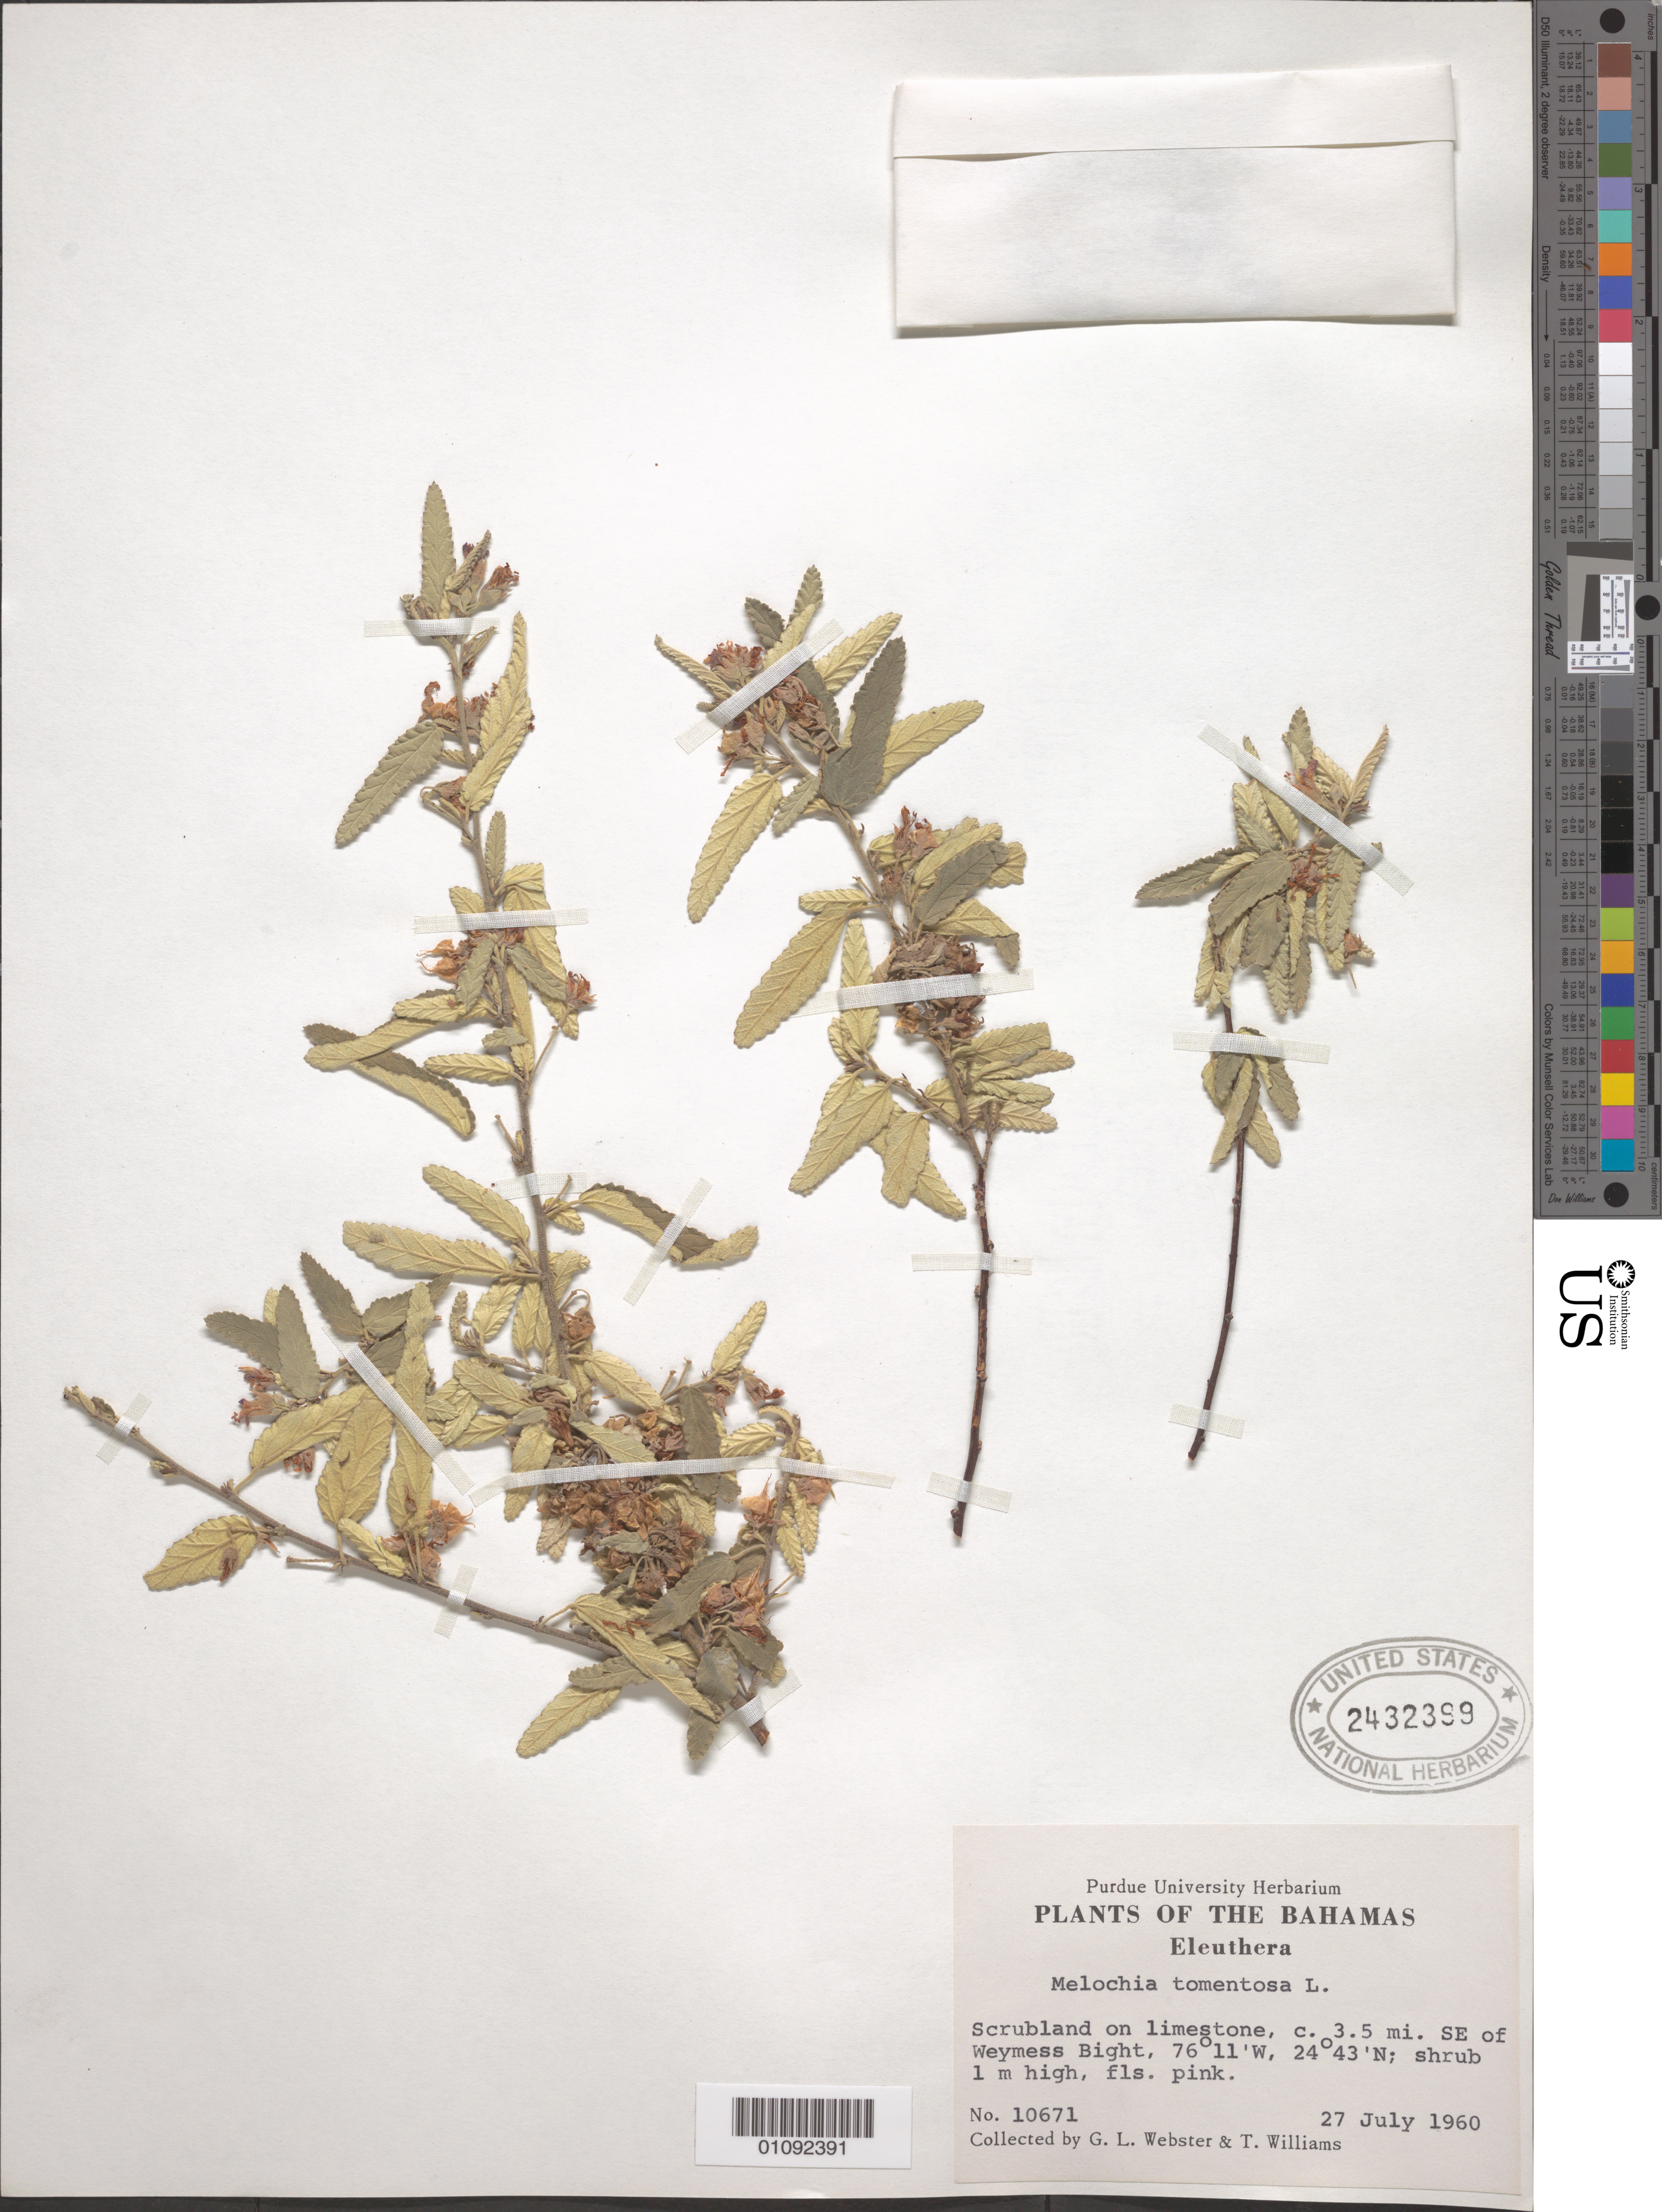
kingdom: Plantae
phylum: Tracheophyta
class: Magnoliopsida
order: Malvales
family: Malvaceae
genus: Melochia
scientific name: Melochia tomentosa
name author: L.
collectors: G. L. Webster & T. Williams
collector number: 10671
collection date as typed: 27 Jul 1960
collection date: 1960-07-27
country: Bahamas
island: Eleuthera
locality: C. 3.5 mi. SE of Weymess Bight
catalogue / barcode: US 2432399